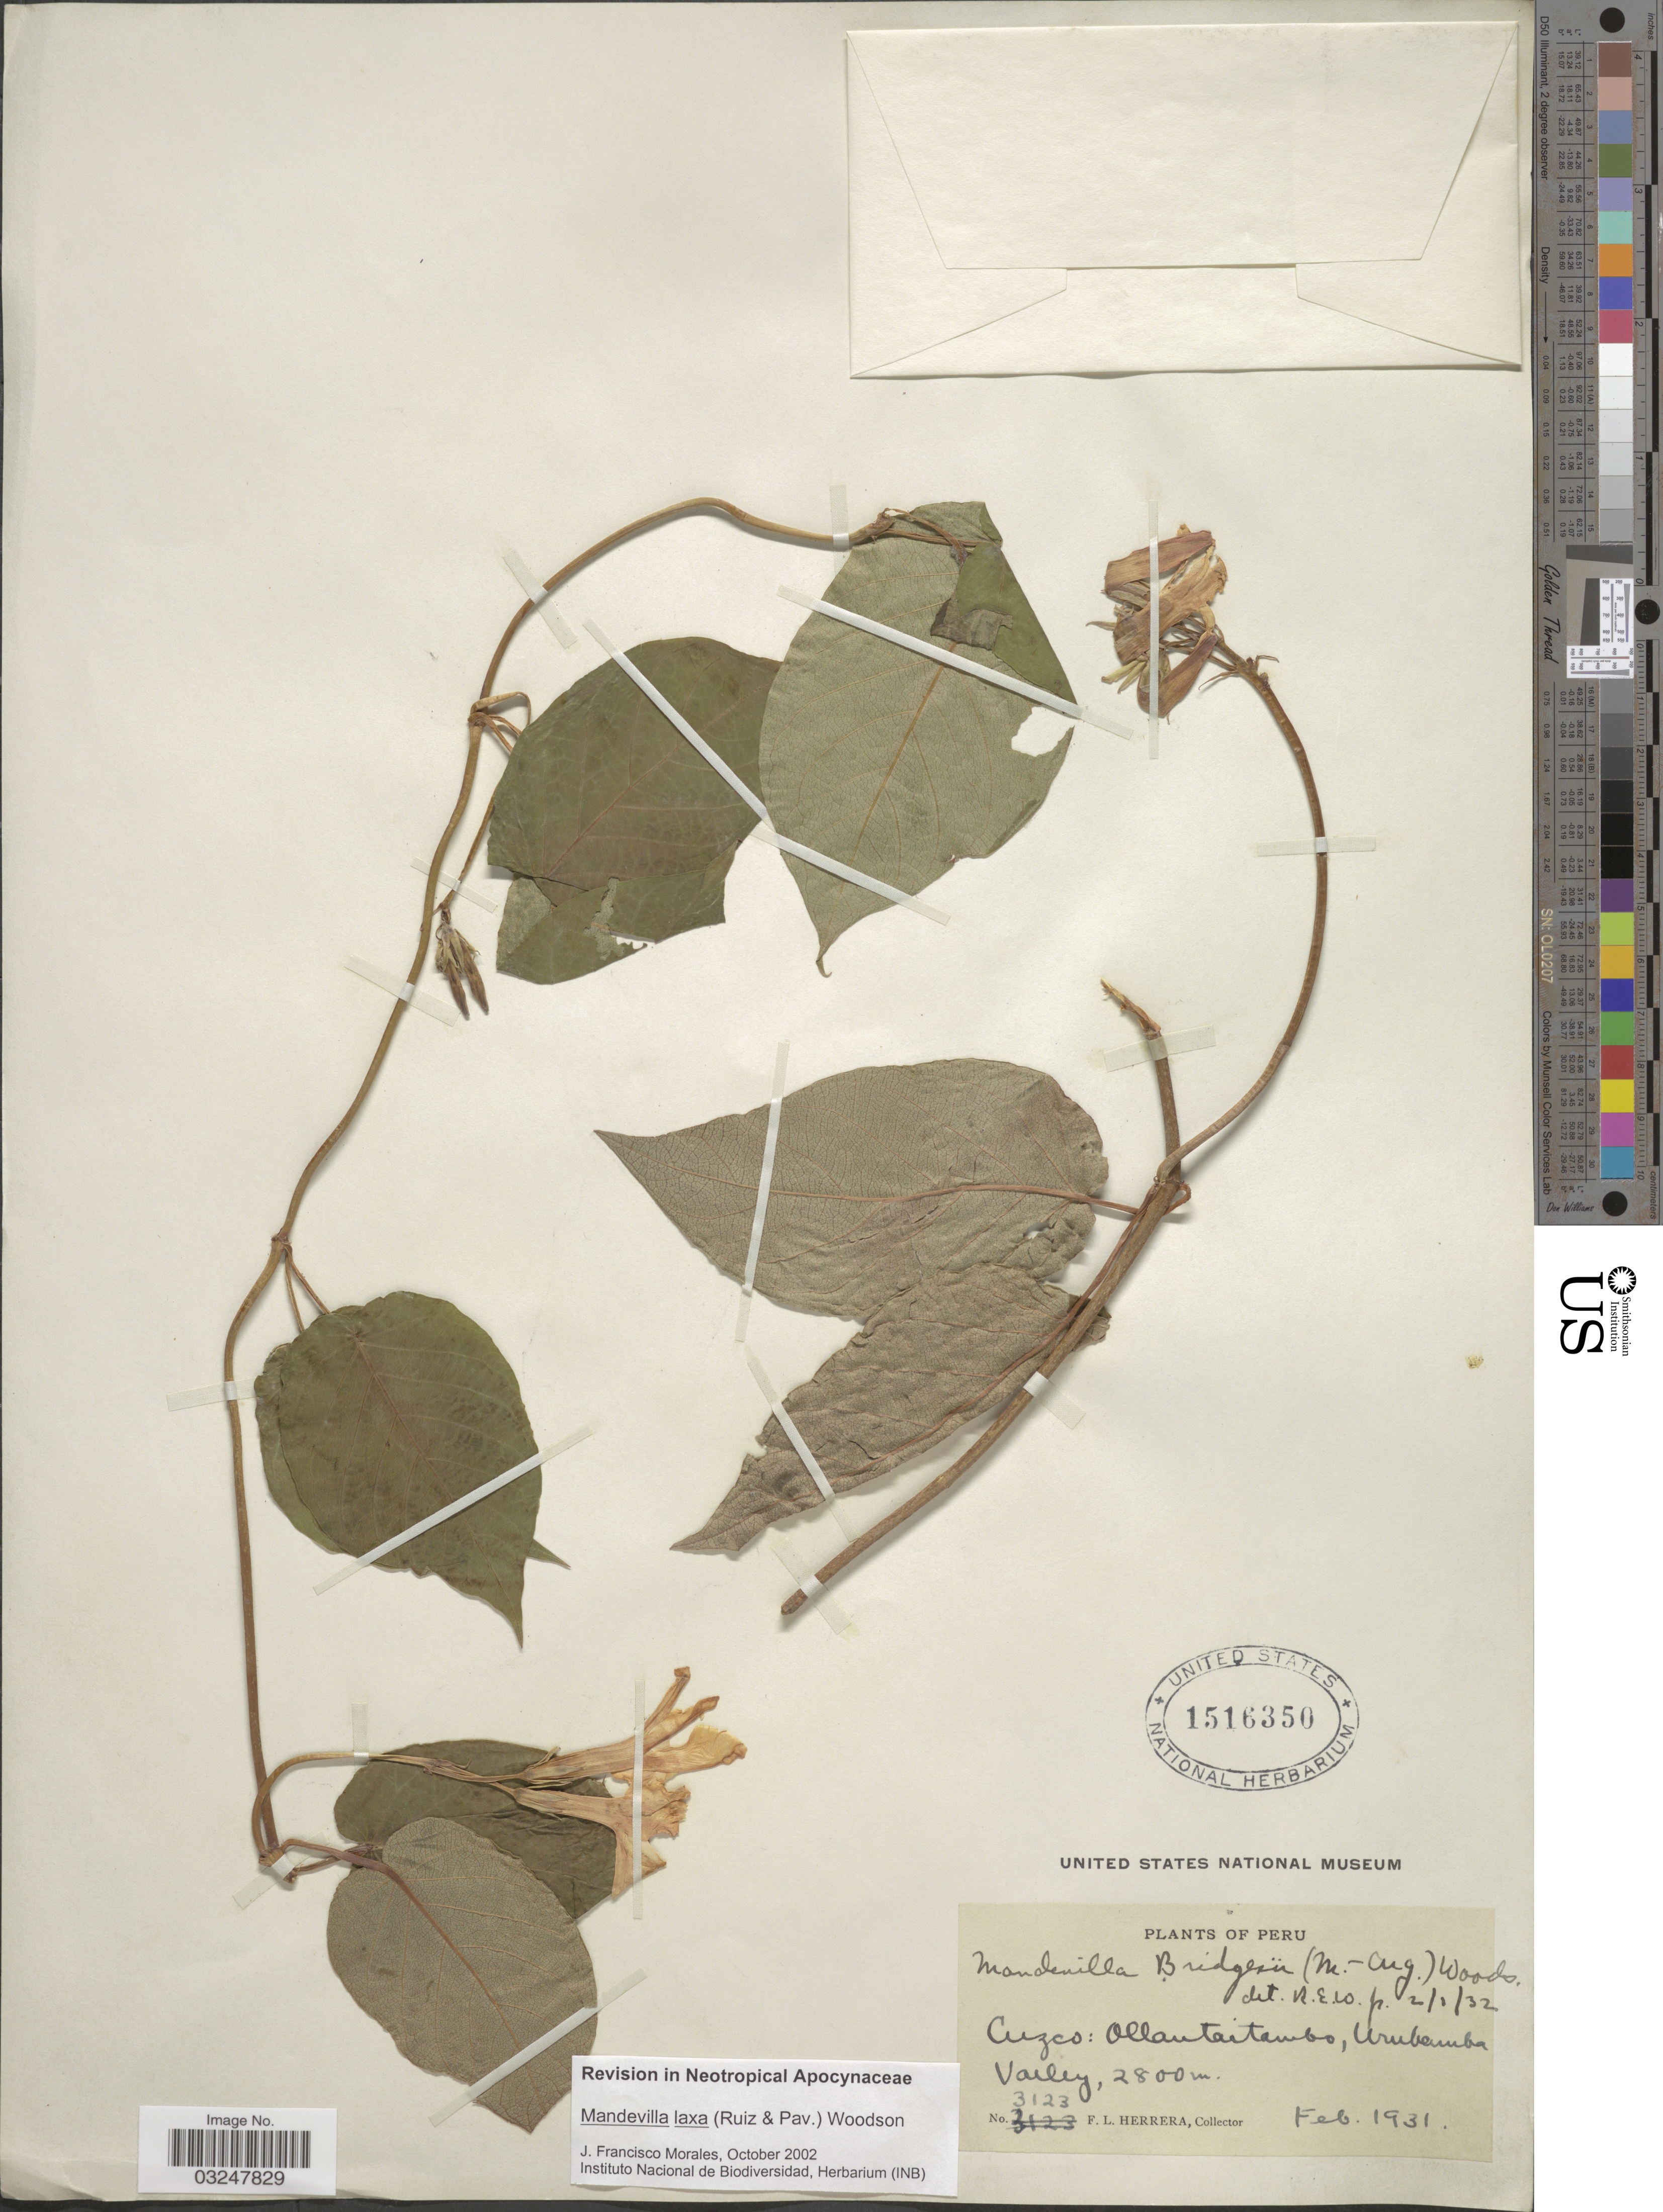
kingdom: Plantae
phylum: Tracheophyta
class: Magnoliopsida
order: Gentianales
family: Apocynaceae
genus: Mandevilla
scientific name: Mandevilla laxa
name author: (Ruiz & Pav.) J. Woodson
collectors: F. L. Herrera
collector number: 3123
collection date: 1931-02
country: Peru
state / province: Cusco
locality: Cuzco: Ollantaitambo, Urubamba Valley.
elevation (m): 2800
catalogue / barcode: US 1516350